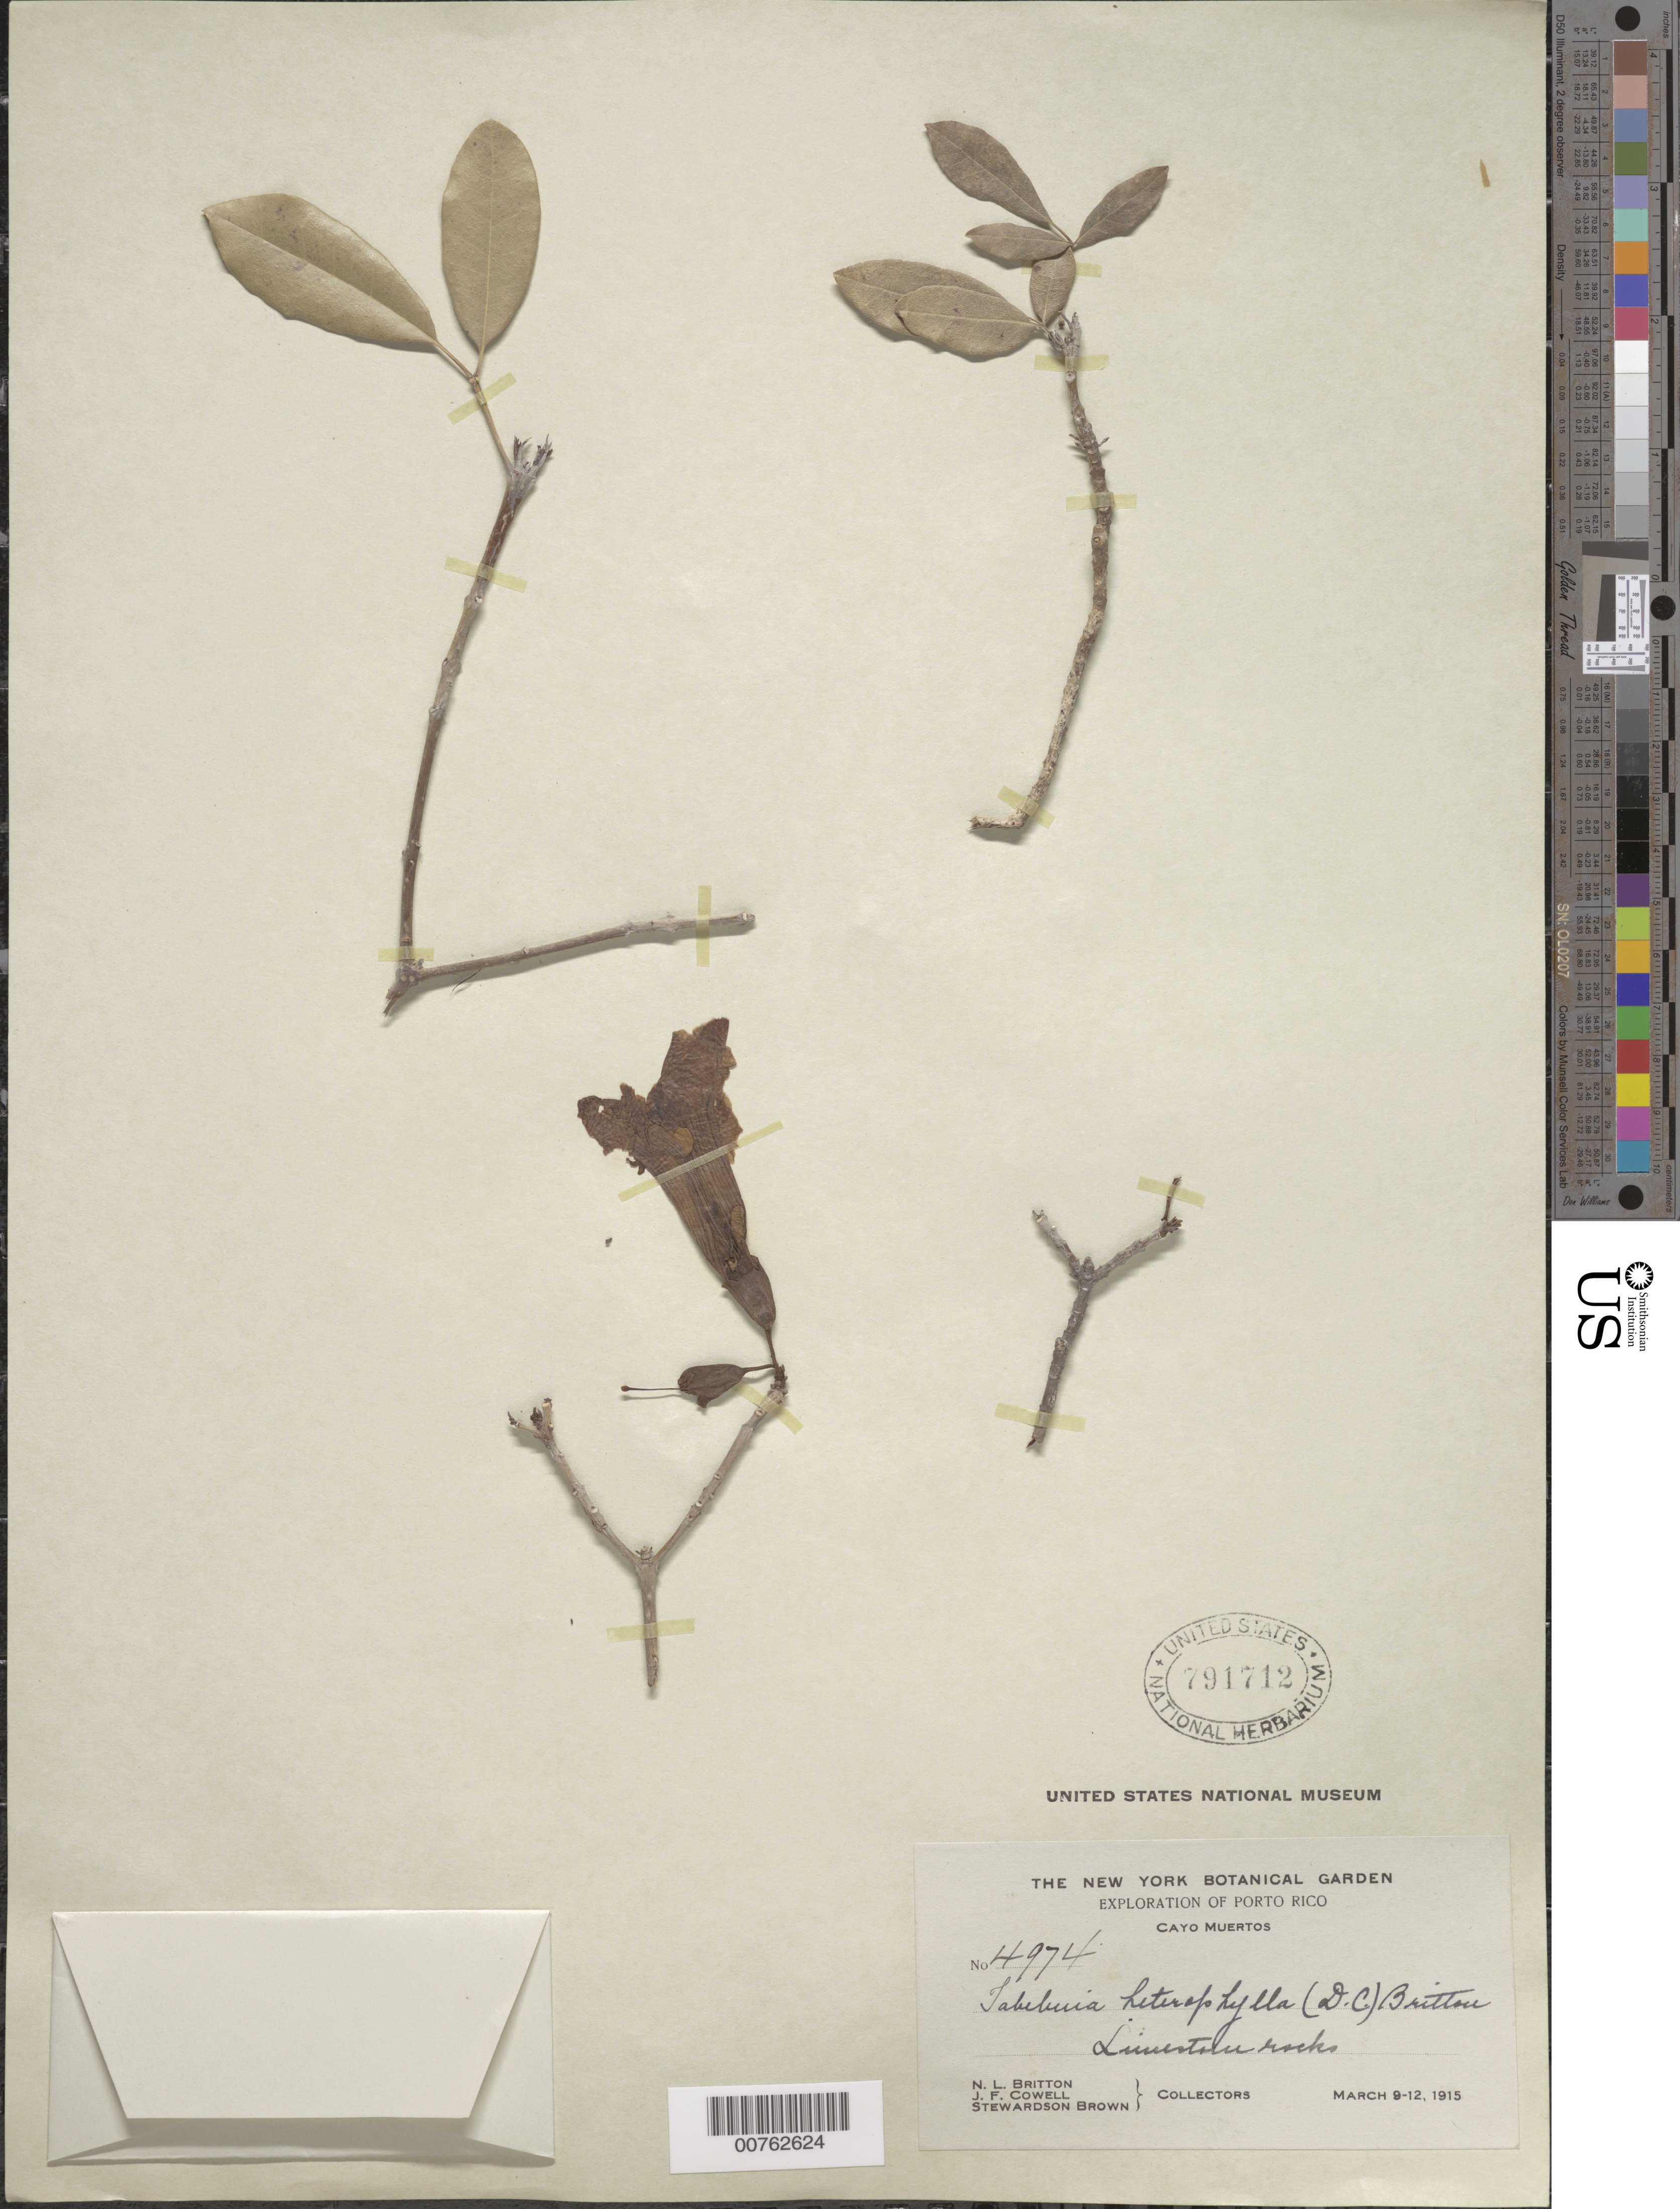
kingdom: Plantae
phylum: Tracheophyta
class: Magnoliopsida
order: Lamiales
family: Bignoniaceae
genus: Tabebuia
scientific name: Tabebuia heterophylla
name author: (DC.) Britton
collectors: N. Britton, J. F. Cowell & S. Brown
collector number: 4974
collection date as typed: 09 Mar 1915 to 12 Mar 1915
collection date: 1915-03-09/1915-03-12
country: Puerto Rico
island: Caja de Muerto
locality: Cayo Muertos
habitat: Limestone rocks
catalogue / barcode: US 791712